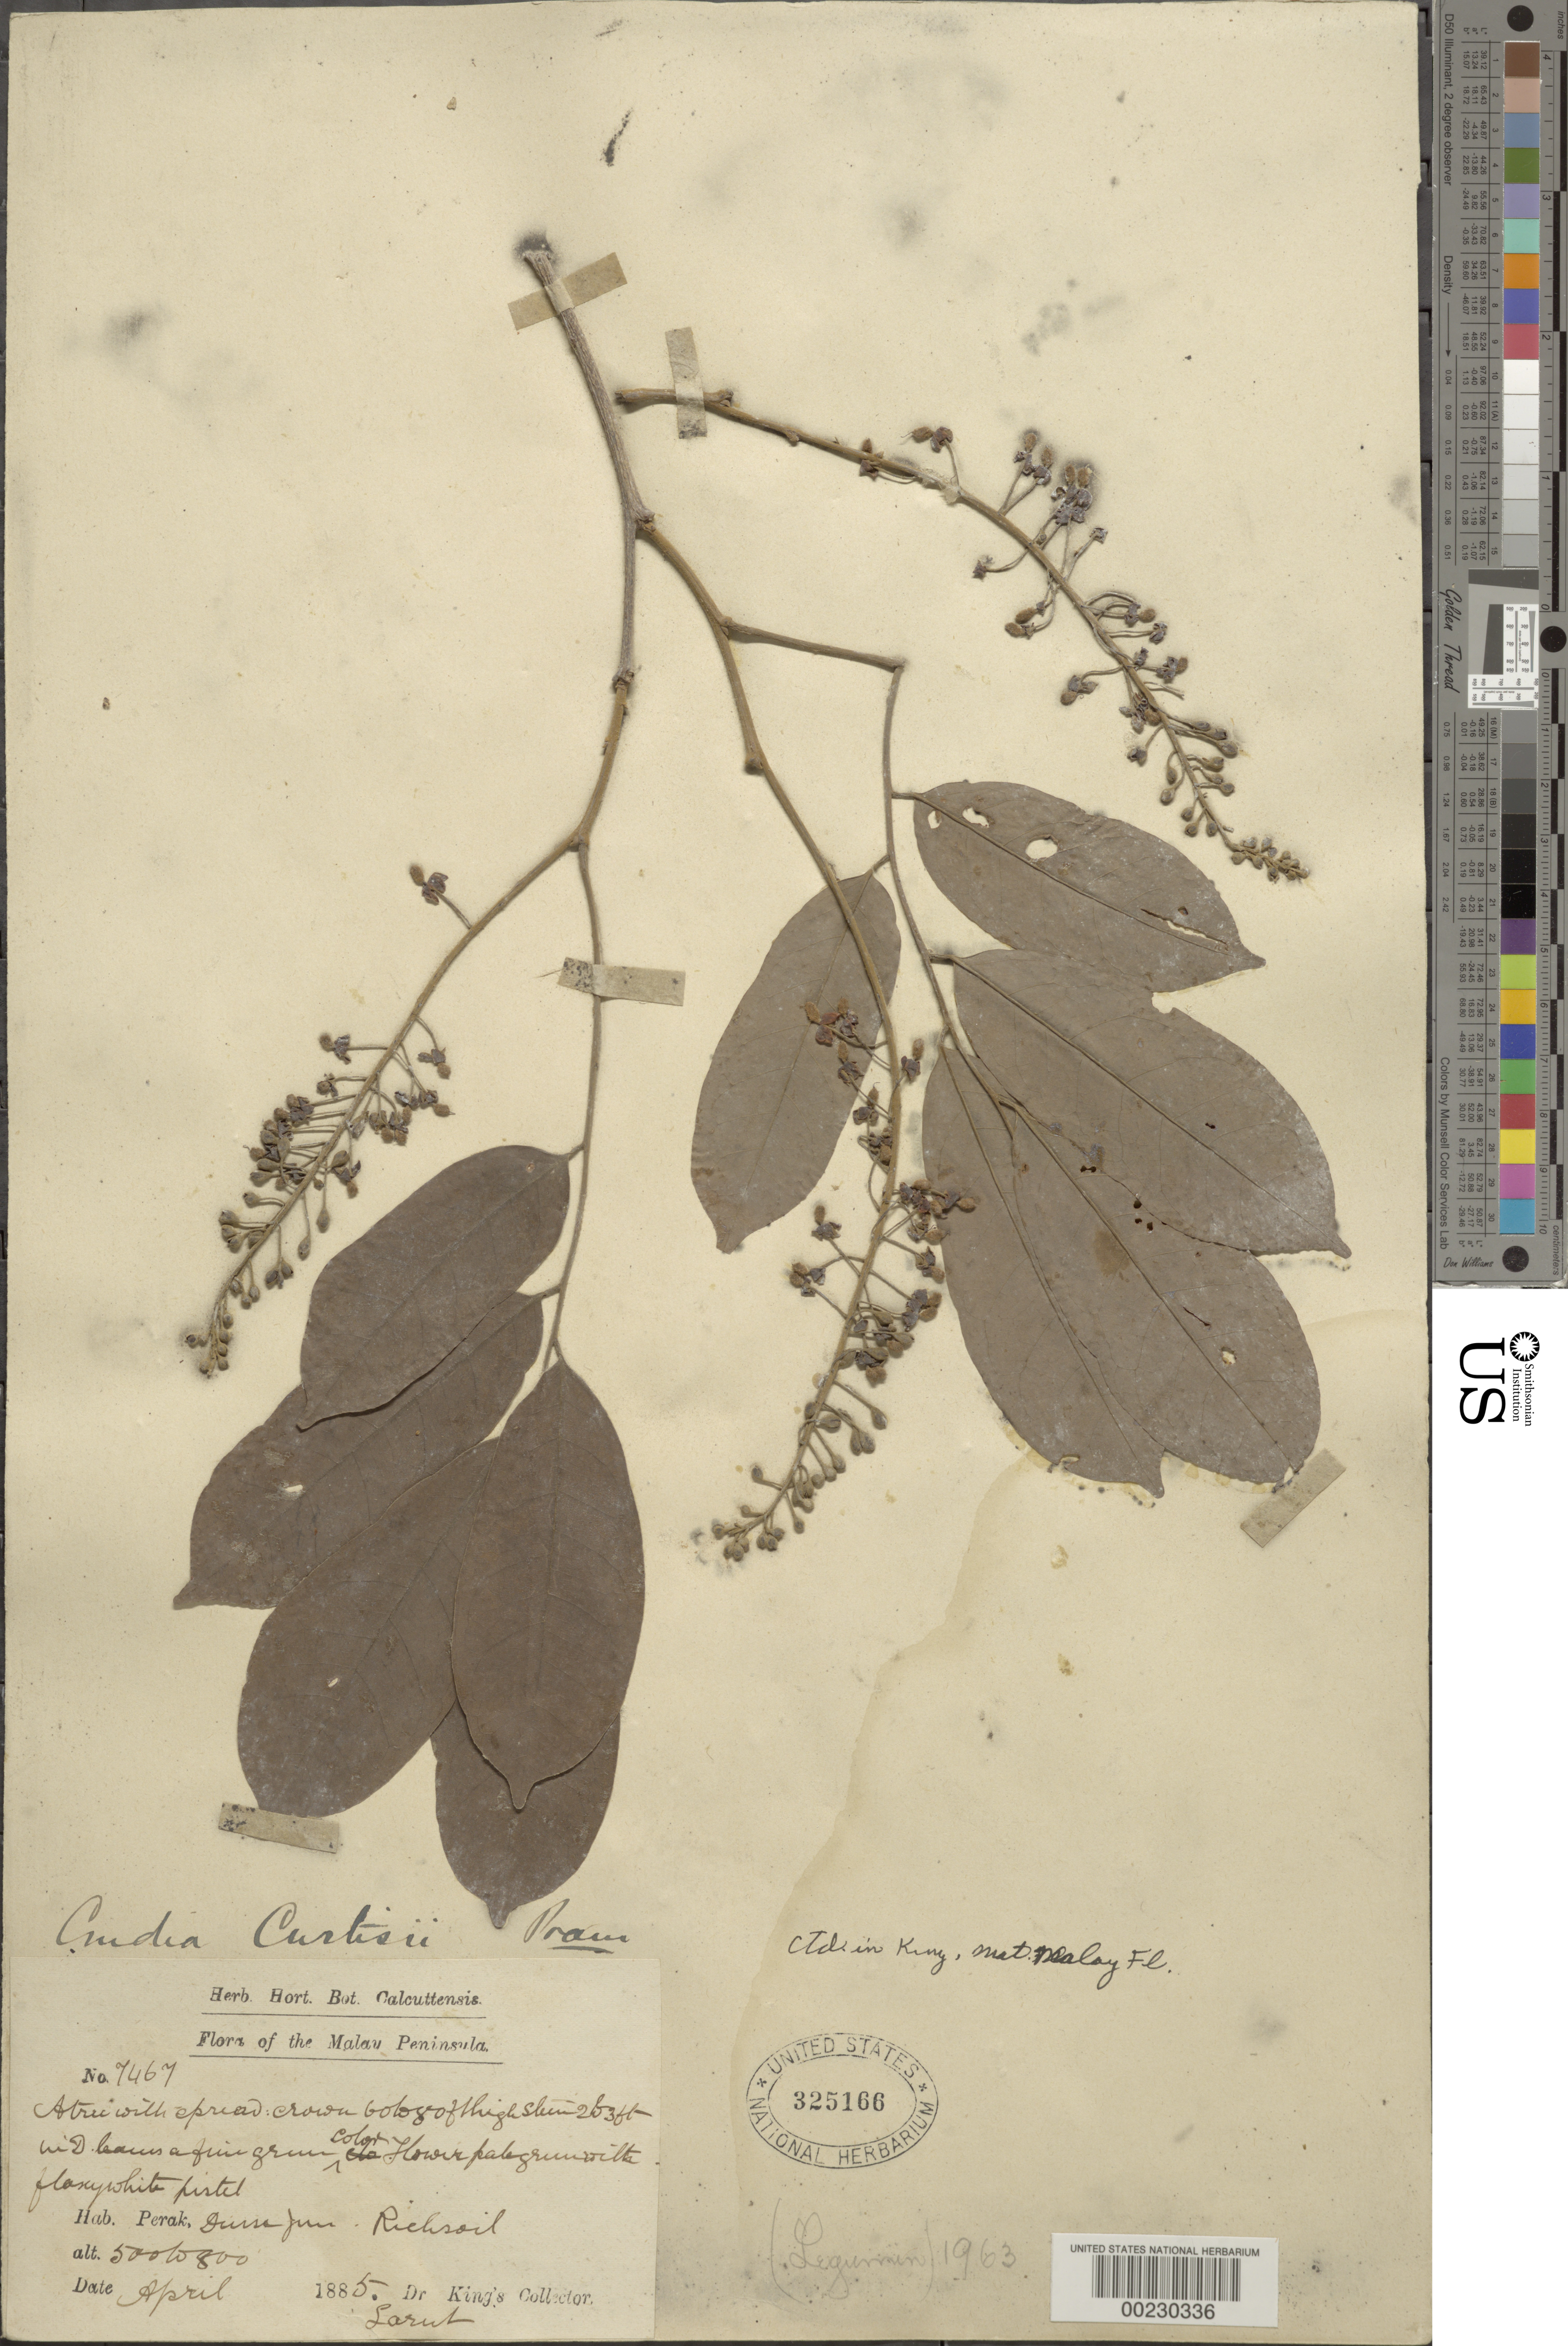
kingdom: Plantae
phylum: Tracheophyta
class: Magnoliopsida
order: Fabales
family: Fabaceae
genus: Crudia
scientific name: Crudia curtisii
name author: Prain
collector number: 7467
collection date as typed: Apr 1885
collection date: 1885-04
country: Malaysia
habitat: Dense jungle; rich soil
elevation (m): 152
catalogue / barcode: US 325166